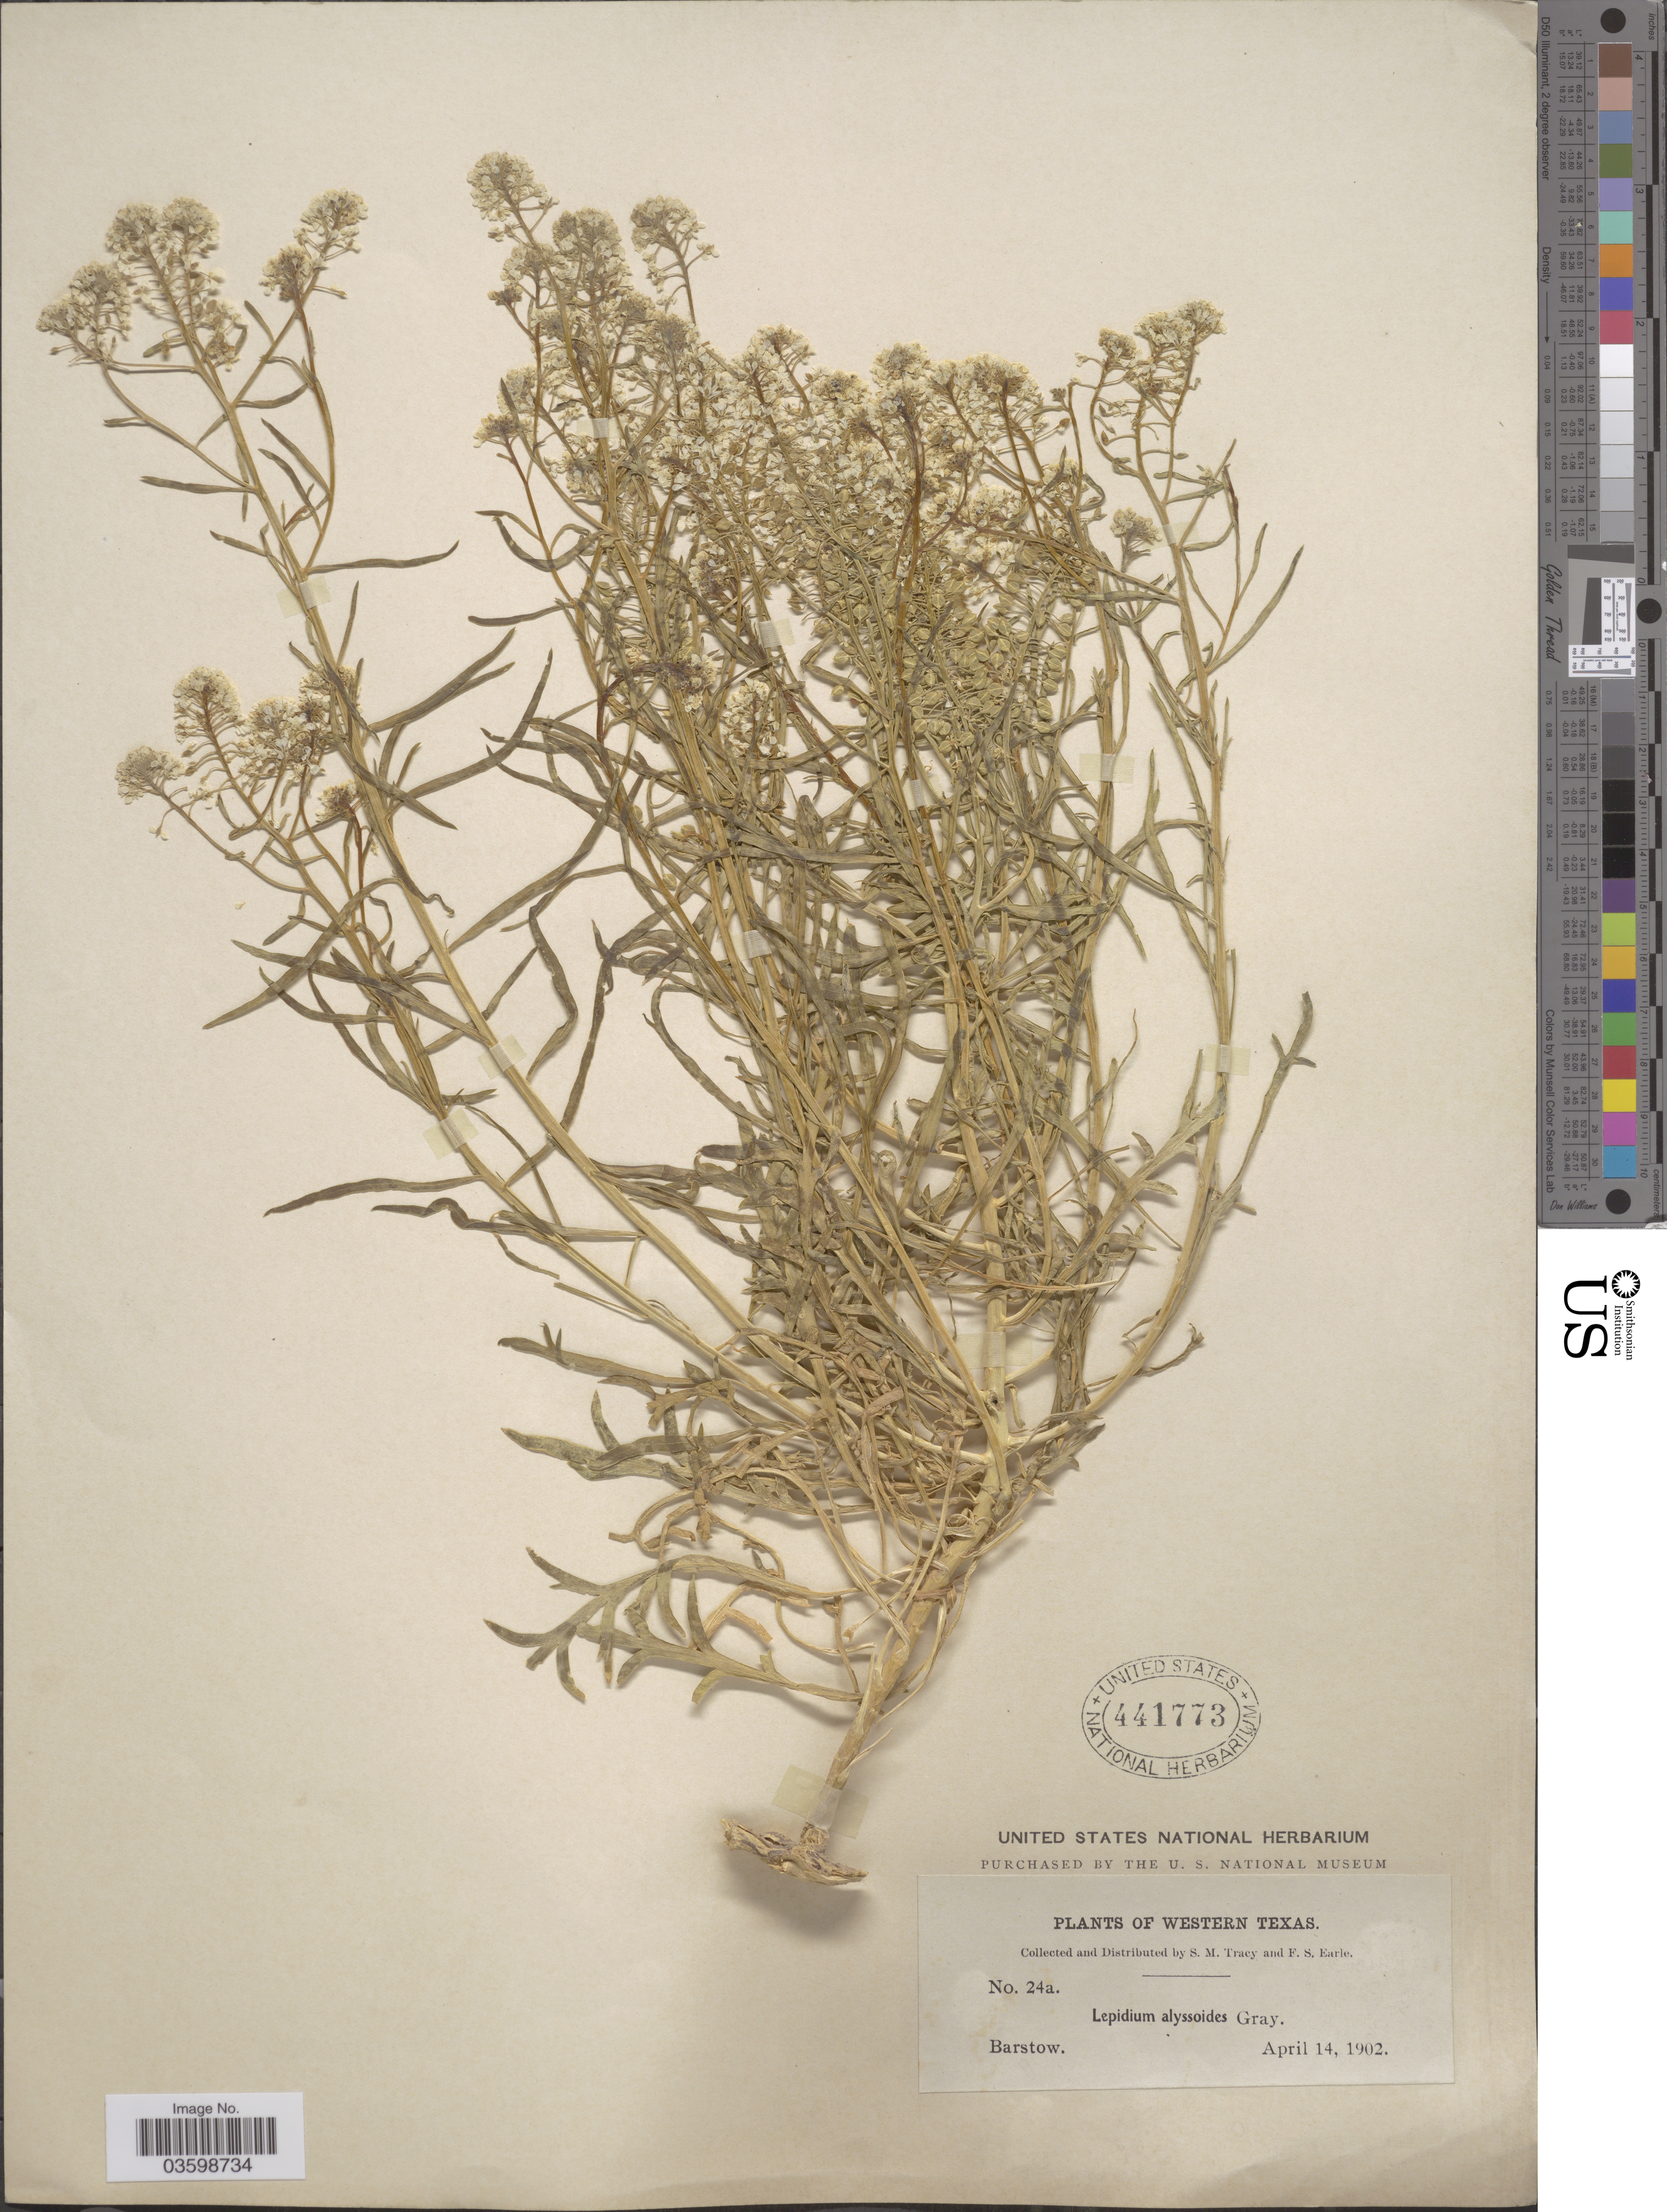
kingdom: Plantae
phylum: Tracheophyta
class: Magnoliopsida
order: Brassicales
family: Brassicaceae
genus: Lepidium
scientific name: Lepidium montanum var. alyssoides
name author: (A. Gray) M.E. Jones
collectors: S. M. Tracy & F. S. Earle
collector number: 24a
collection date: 1902-04-14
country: United States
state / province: Texas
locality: Western Texas. Barstow.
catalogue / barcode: US 441773